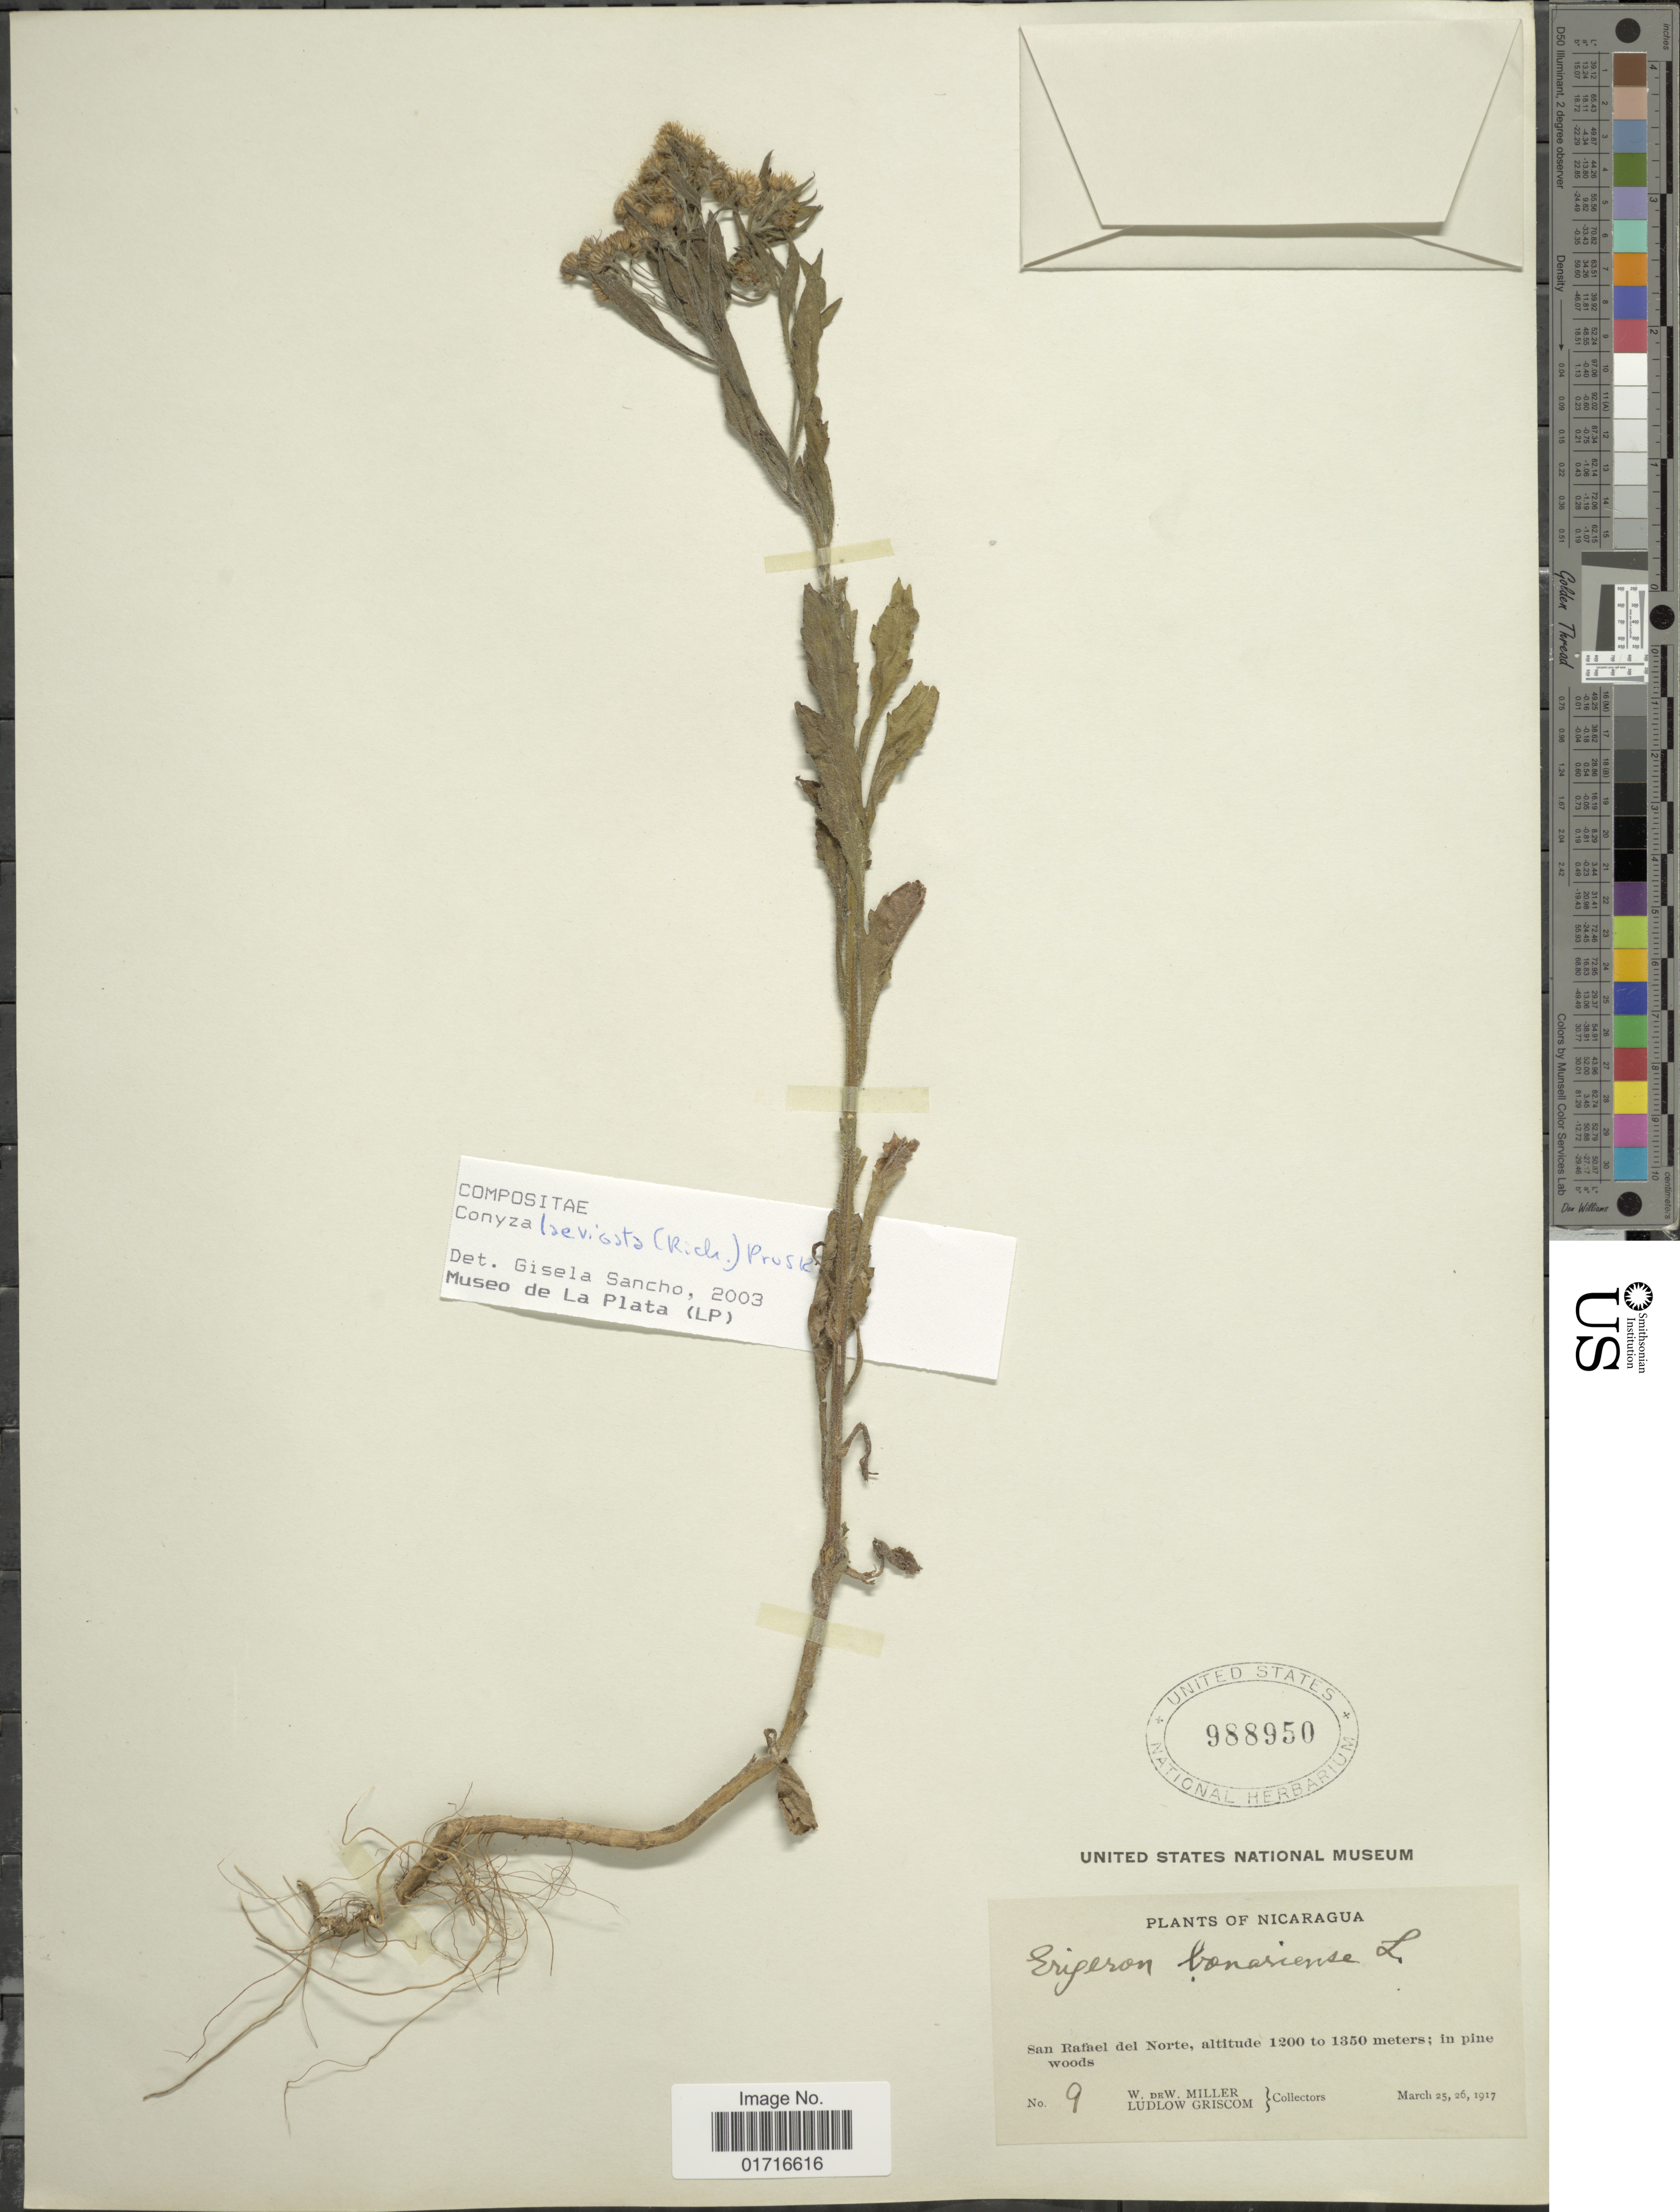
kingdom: Plantae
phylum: Tracheophyta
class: Magnoliopsida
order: Asterales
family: Asteraceae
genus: Conyza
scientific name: Conyza laevigata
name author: (Rich.) Pruski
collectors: W. D. Miller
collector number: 9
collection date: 1917-03-25/1917-03-26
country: Nicaragua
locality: San Rafael del Norte.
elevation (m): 1200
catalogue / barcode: US 988950